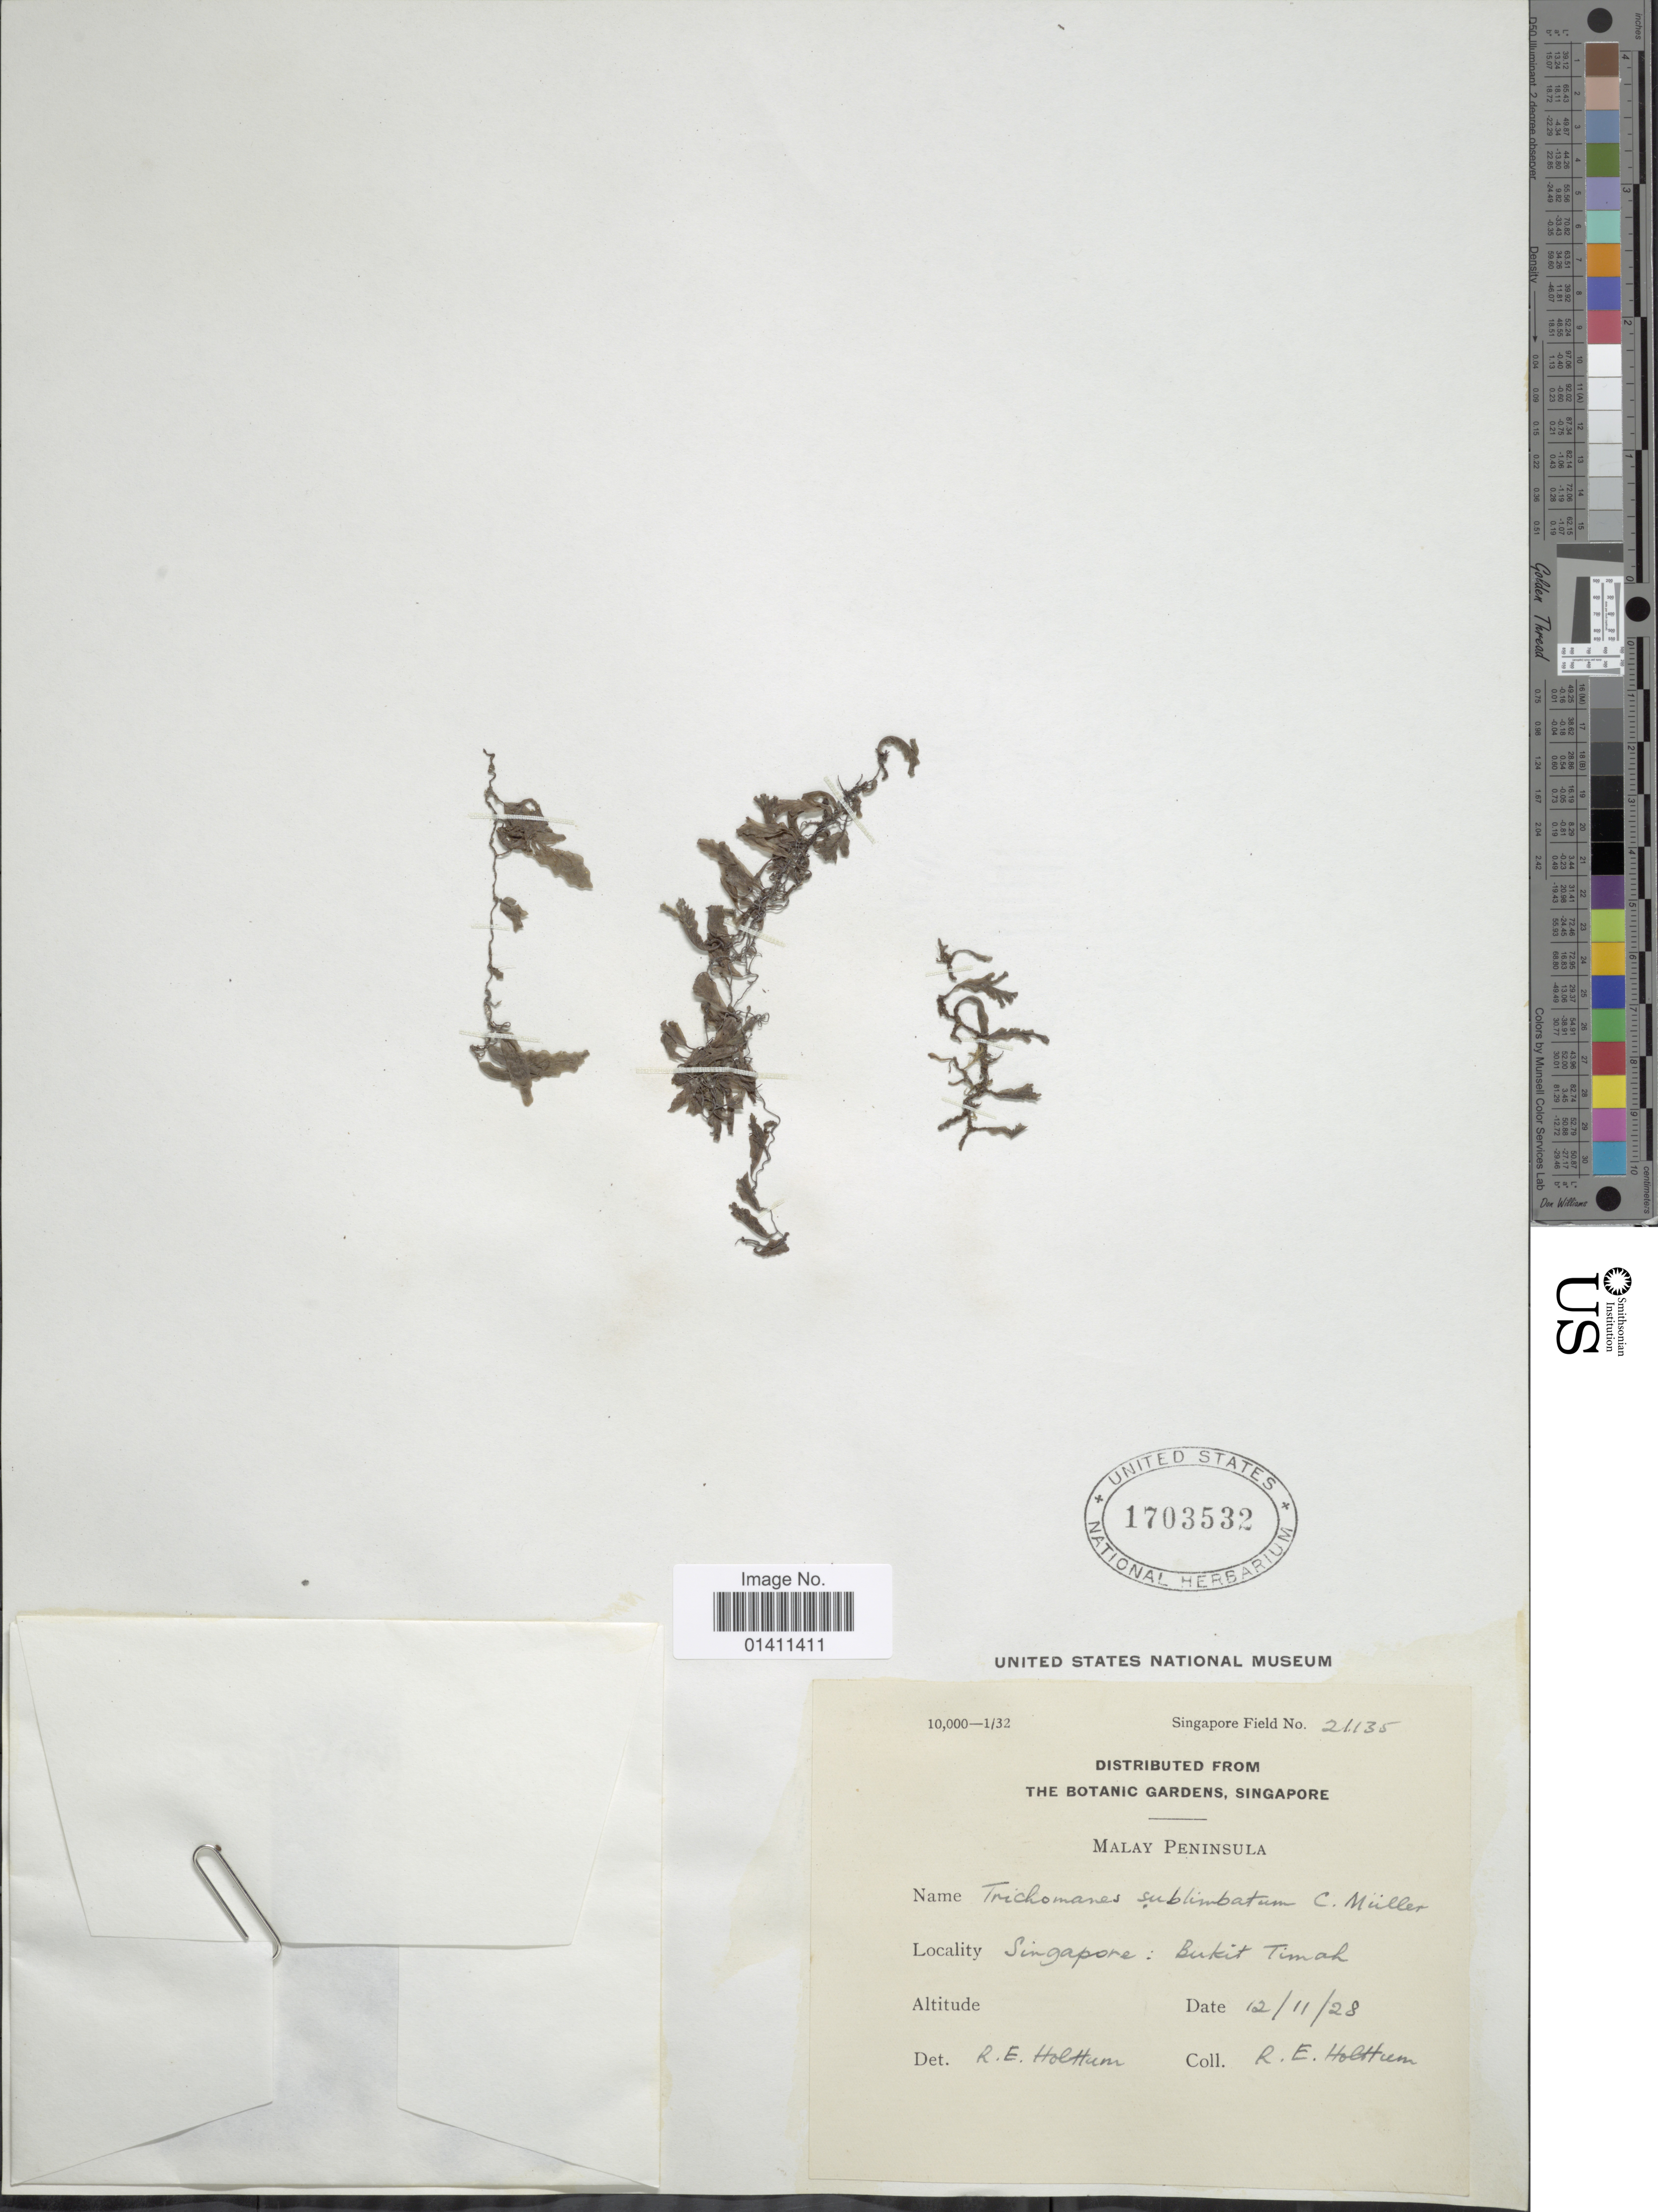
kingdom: Plantae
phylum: Tracheophyta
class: Polypodiopsida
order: Hymenophyllales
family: Hymenophyllaceae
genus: Didymoglossum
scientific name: Didymoglossum sublimbatum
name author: (K. Müller) Ebihara & K. Iwats.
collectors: R. E. Holttum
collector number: Singapore Field 21135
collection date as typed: Transcribed d/m/y: 12/11/28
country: Singapore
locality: Malay Peninsula. Singapore: Bukit Timah.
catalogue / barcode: US 1703532